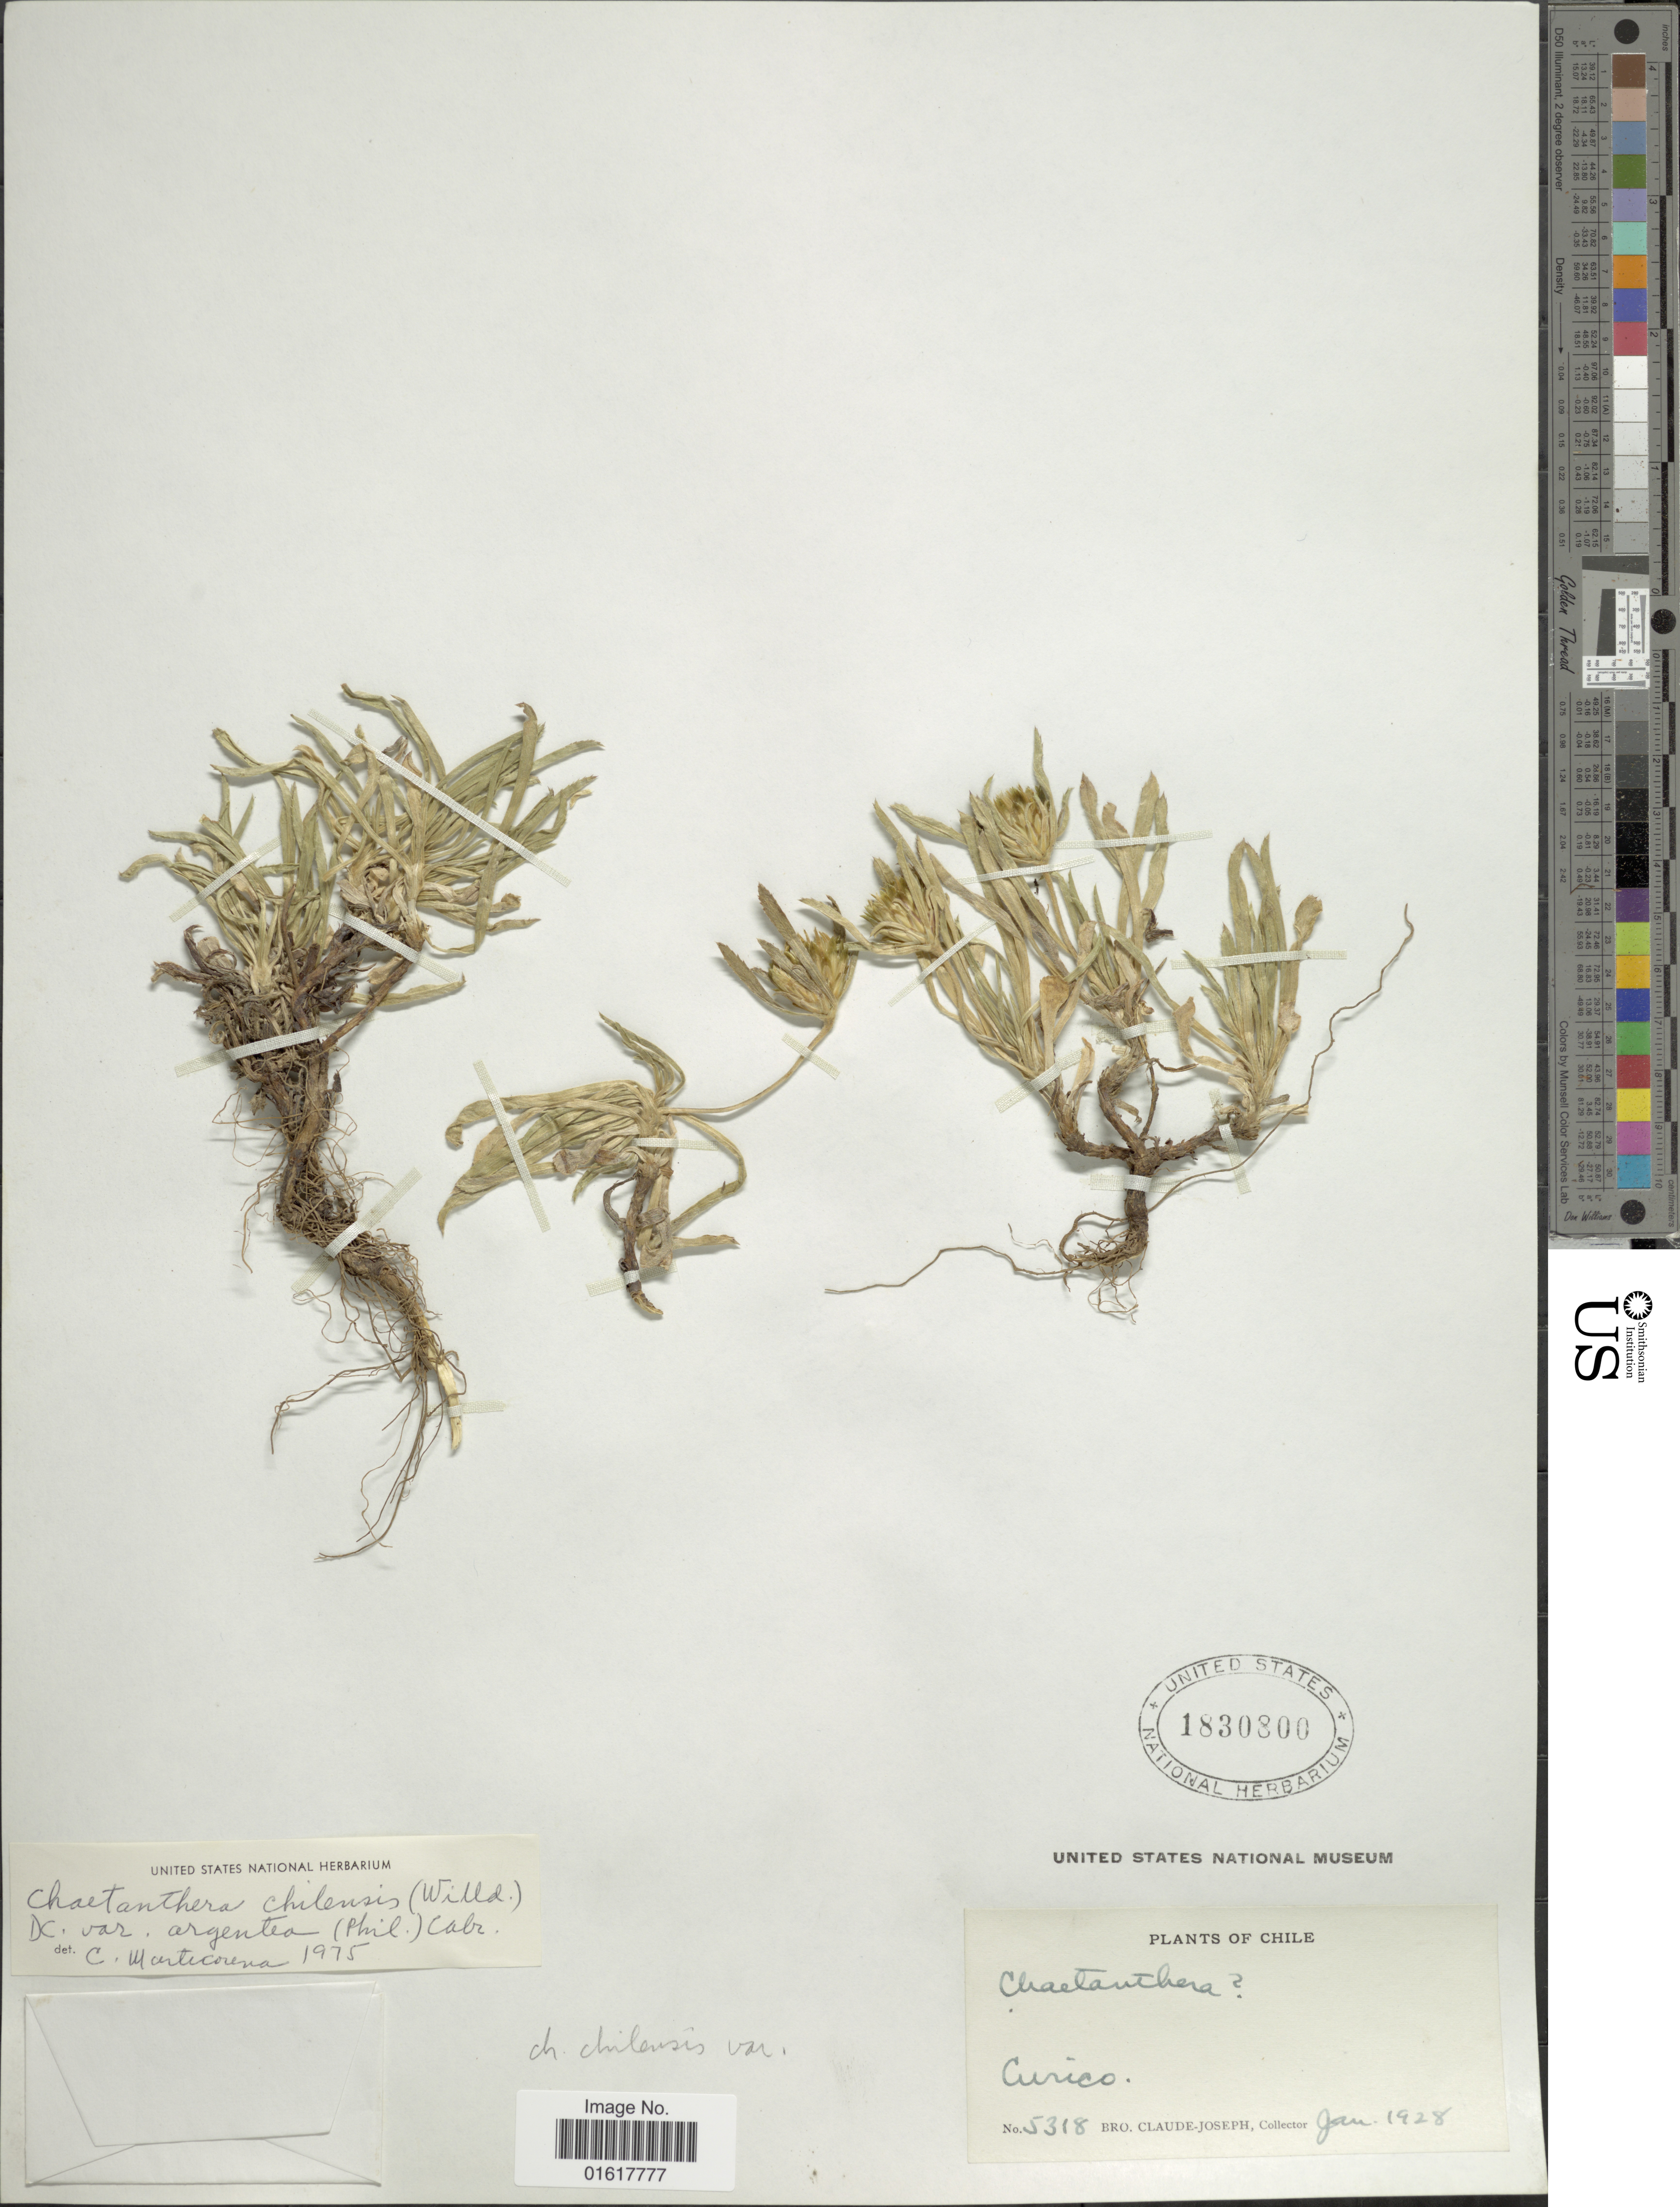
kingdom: Plantae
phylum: Tracheophyta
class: Magnoliopsida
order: Asterales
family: Asteraceae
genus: Chaetanthera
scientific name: Chaetanthera chilensis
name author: (Willd.) DC.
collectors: Bro. Claude-Joseph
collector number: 5318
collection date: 1928-01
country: Chile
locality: Curico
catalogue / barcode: US 1830800